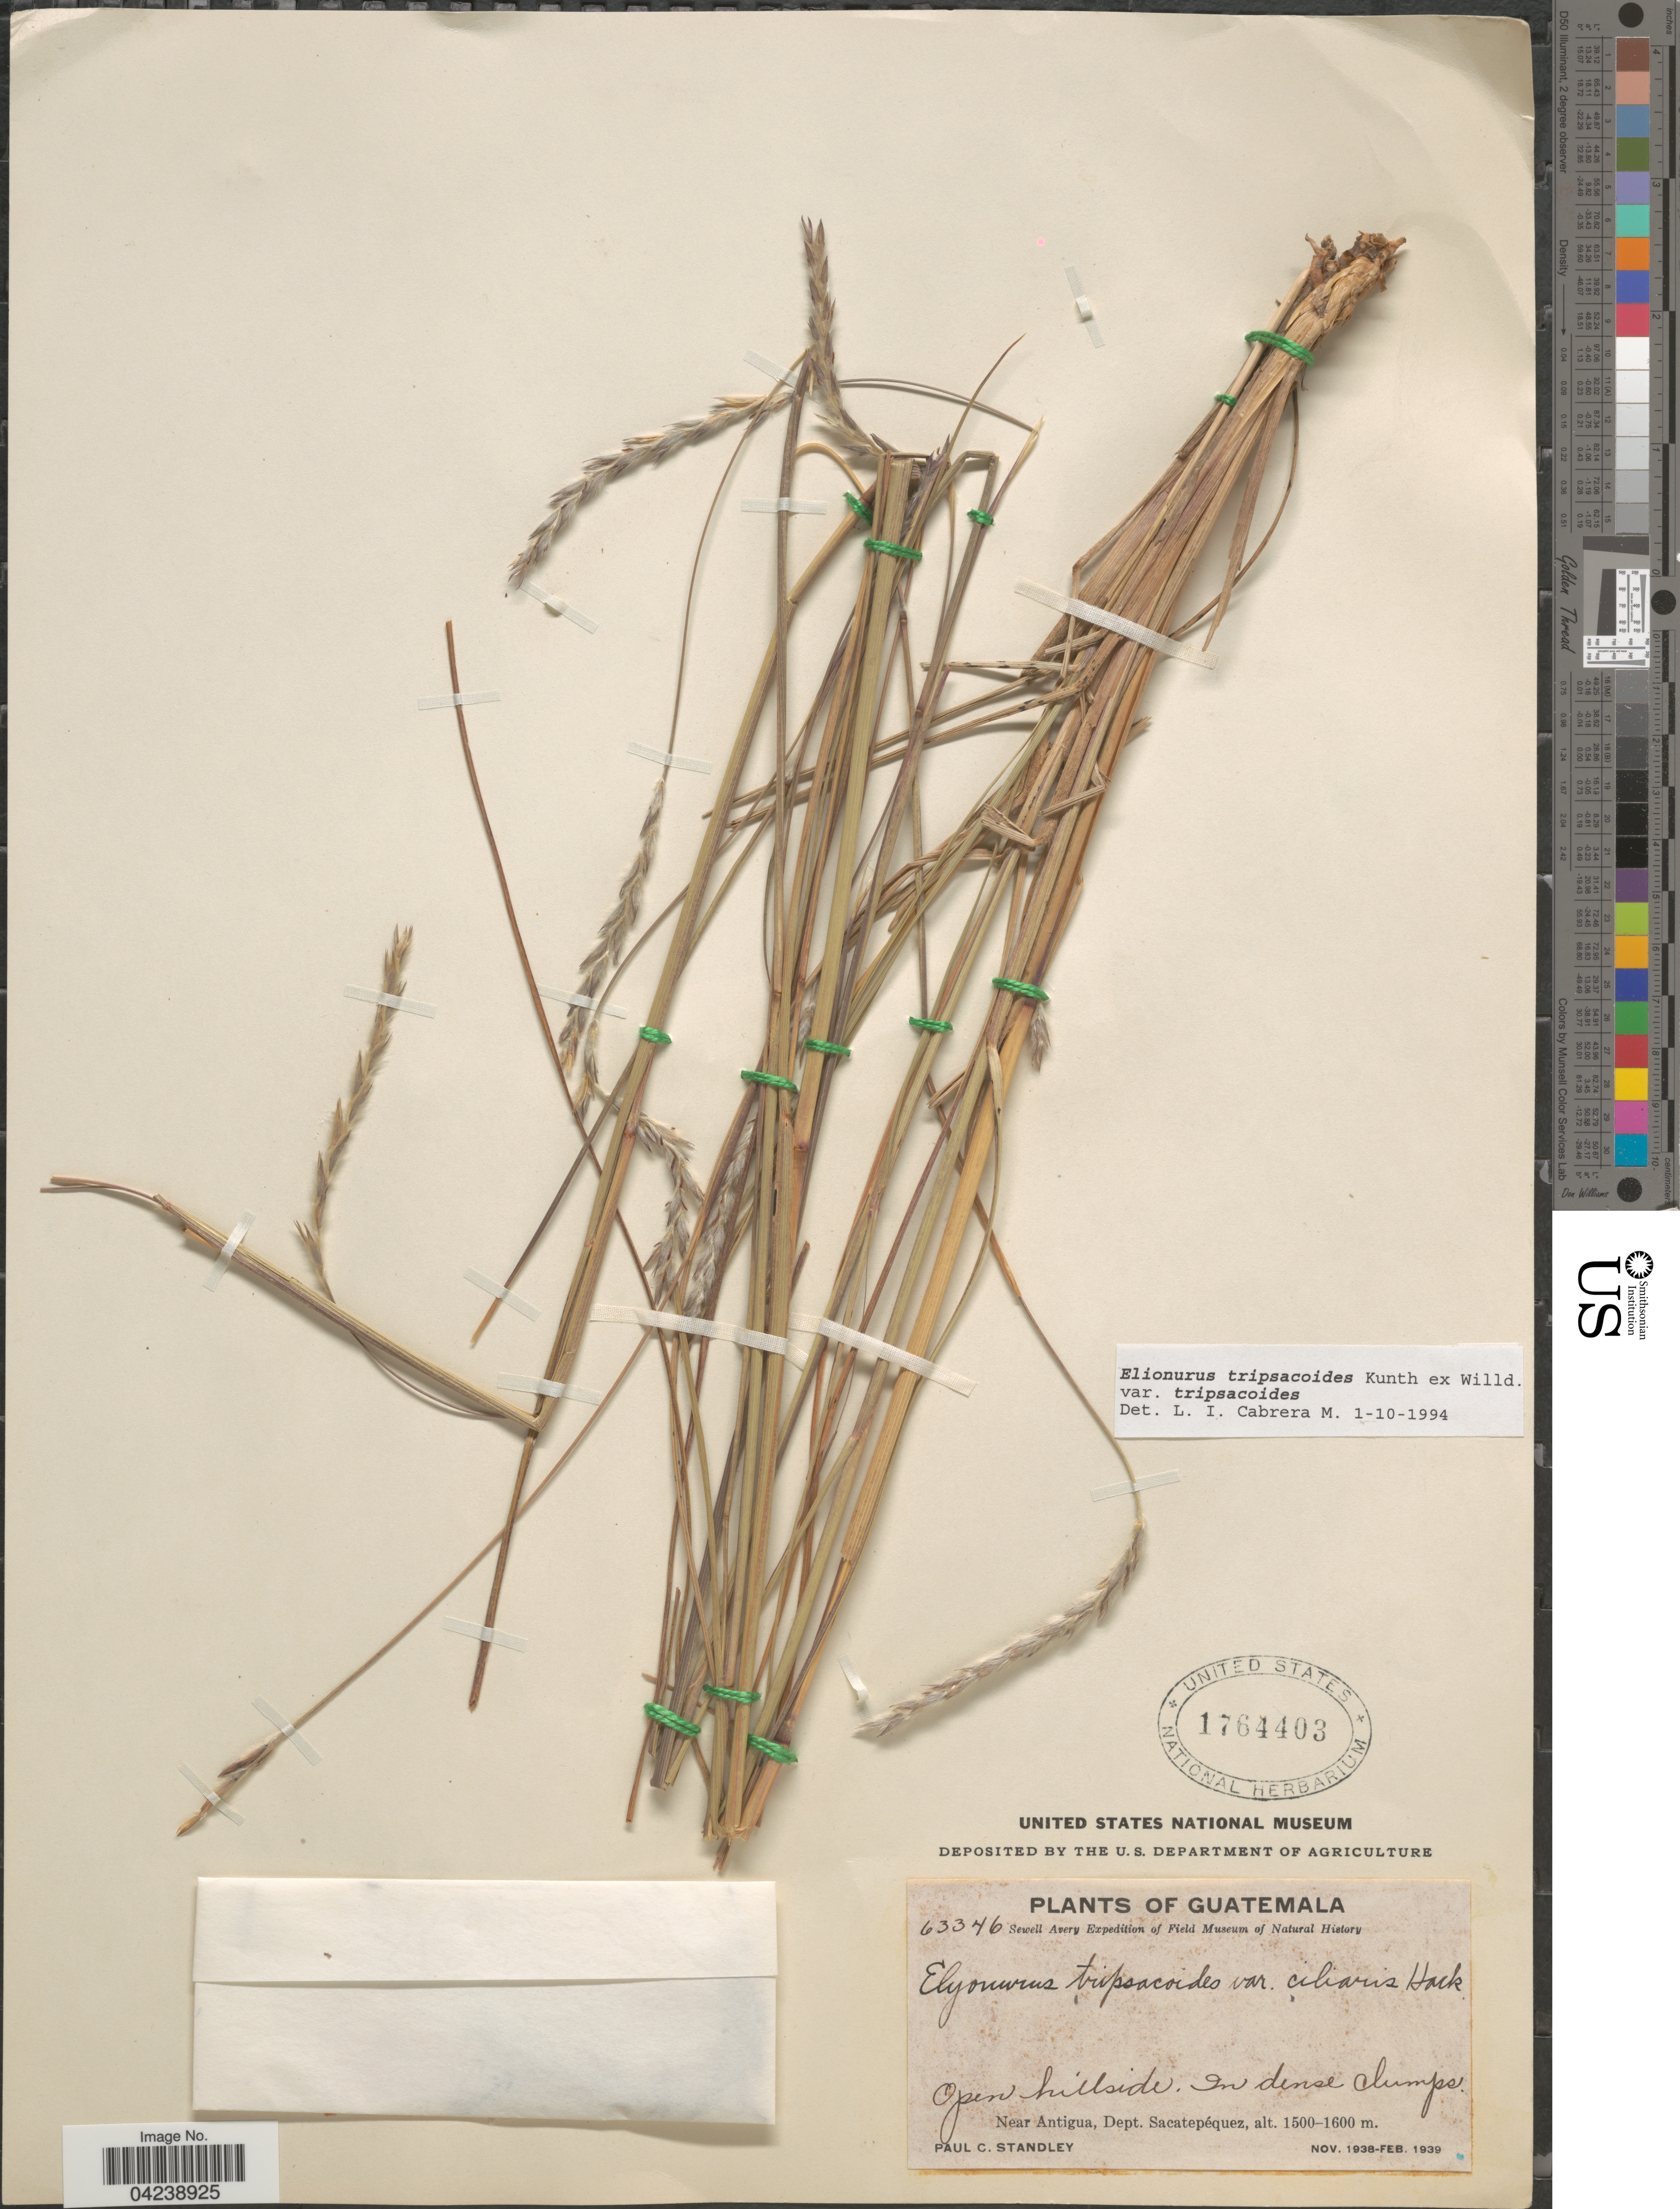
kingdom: Plantae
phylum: Tracheophyta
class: Liliopsida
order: Poales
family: Poaceae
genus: Elionurus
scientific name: Elionurus tripsacoides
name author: Humb. & Bonpl. ex Willd.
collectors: P. C. Standley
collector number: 63346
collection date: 1938-11/1939-02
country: Guatemala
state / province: Sacatepequez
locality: Sewell Avery Expedition. Near Antigua, Dept. Sacatepéquez.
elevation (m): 1500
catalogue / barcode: US 1764403